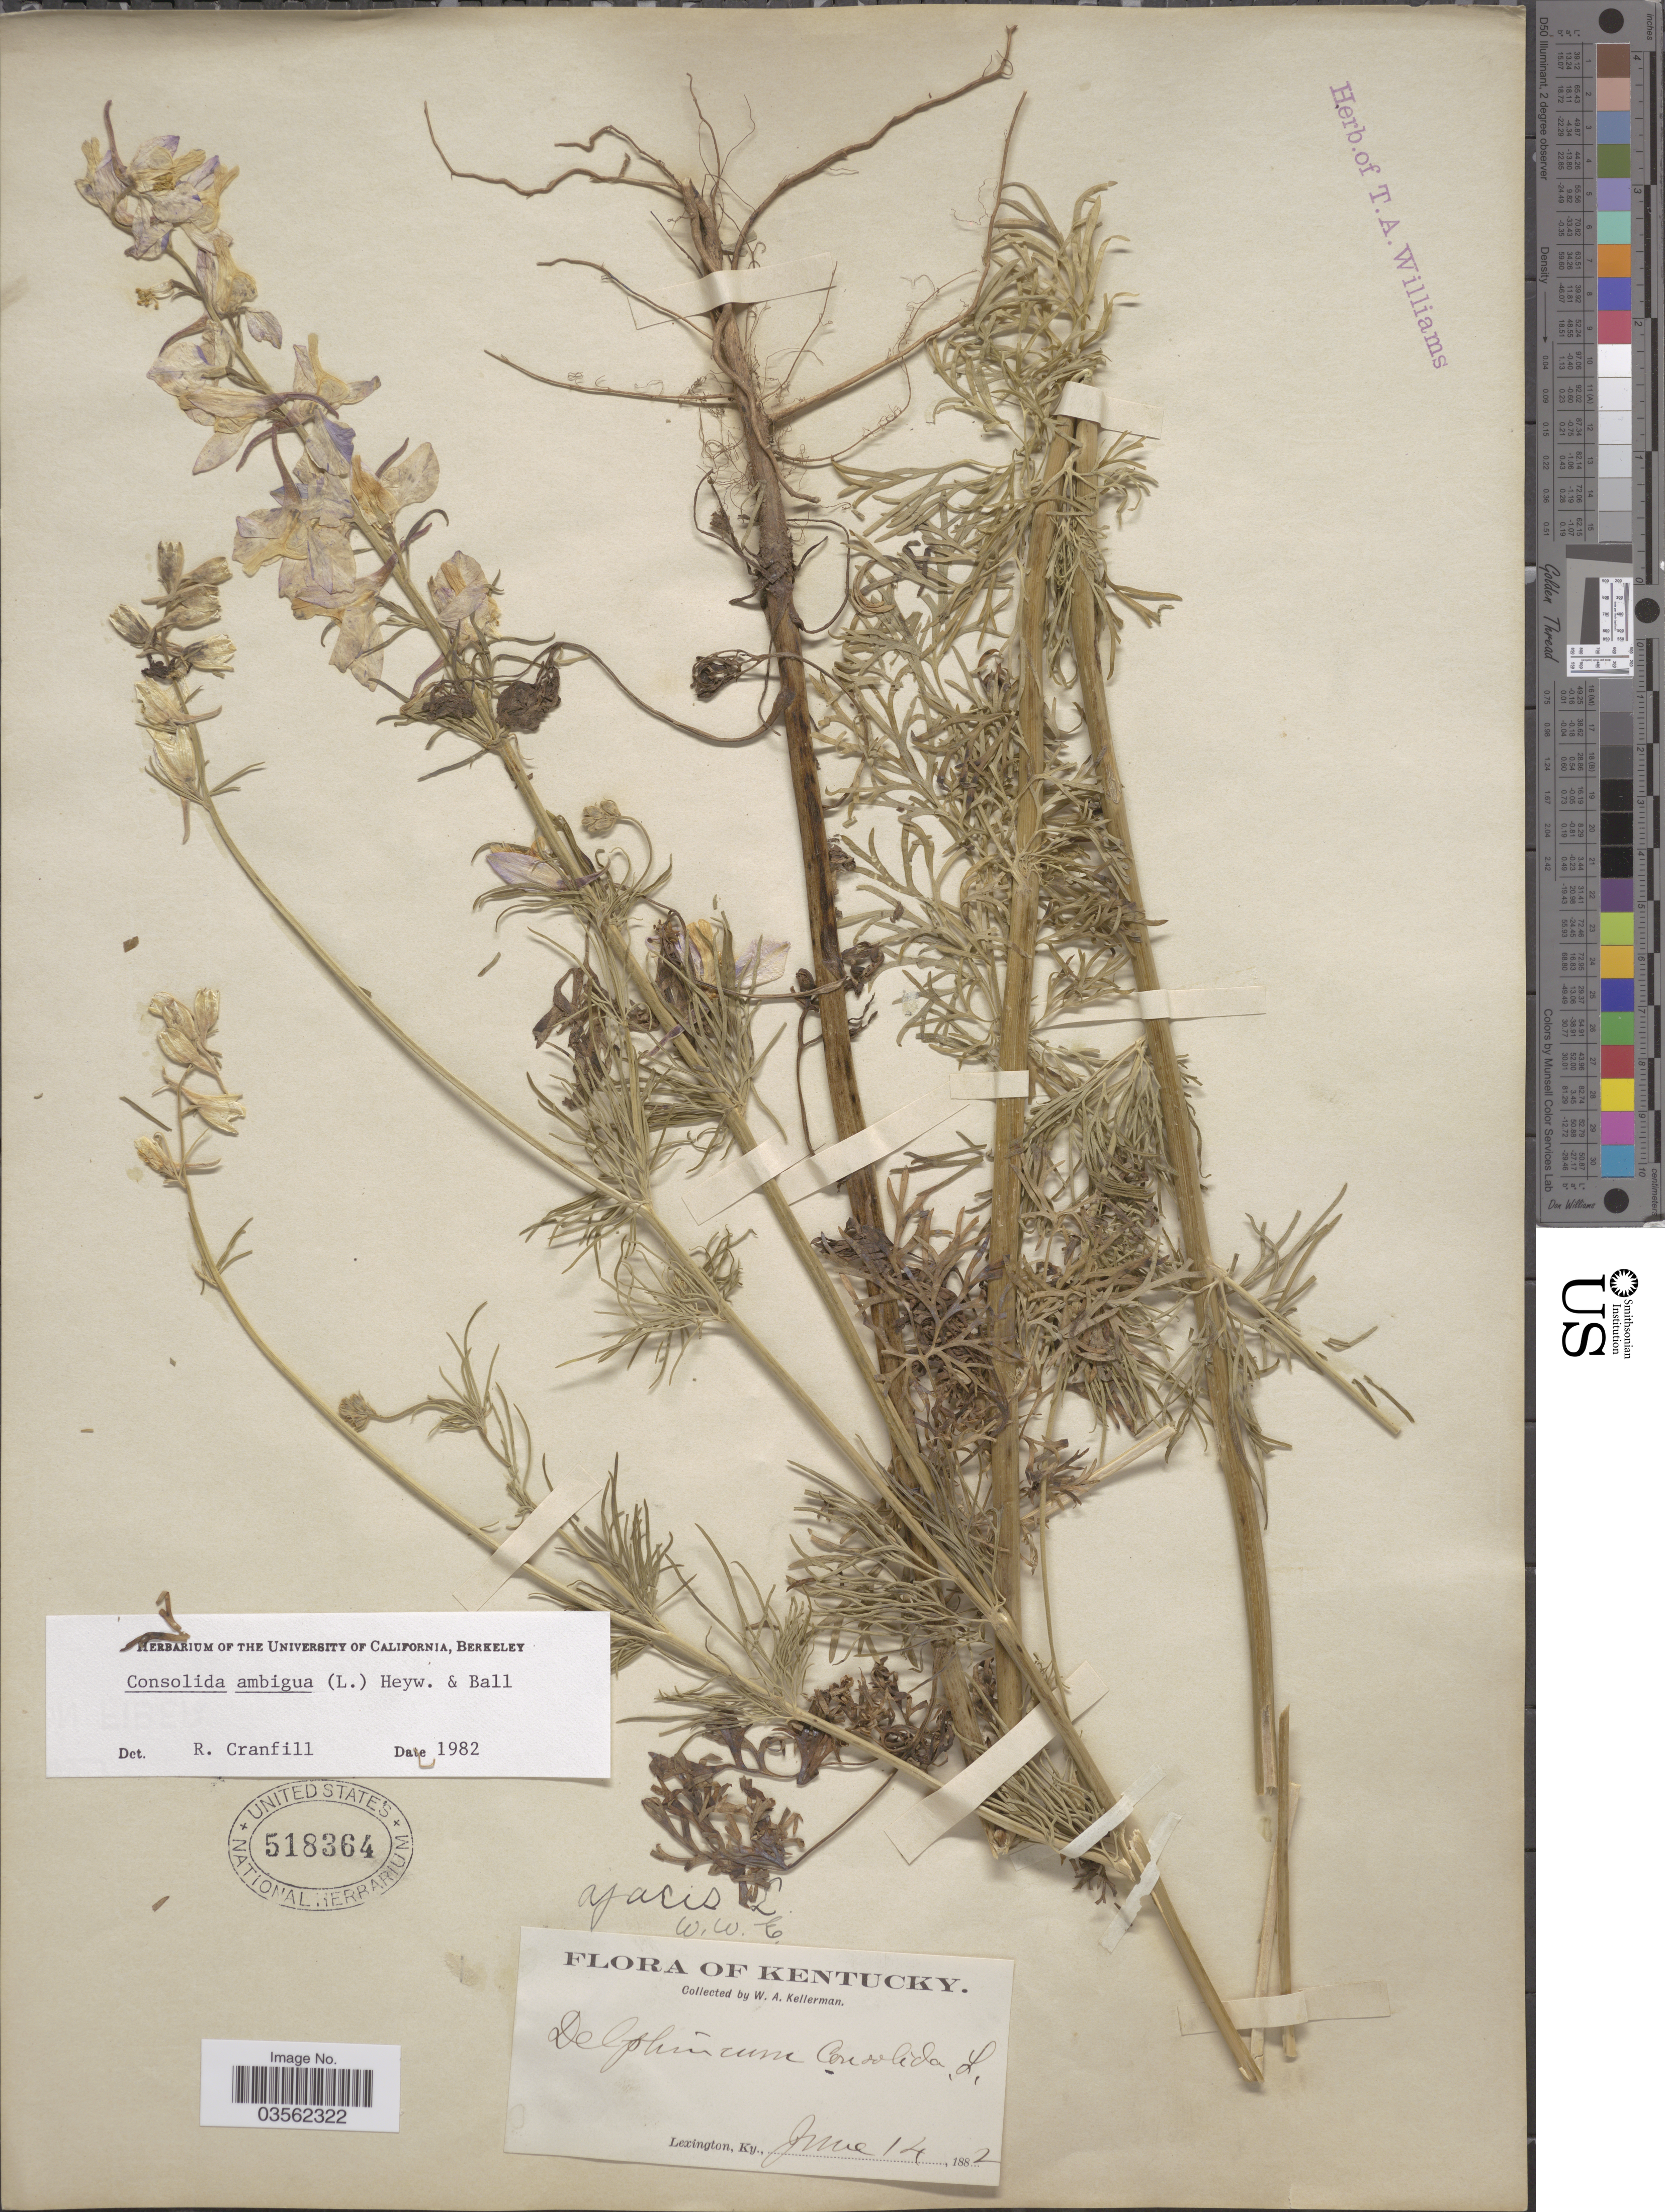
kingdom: Plantae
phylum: Tracheophyta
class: Magnoliopsida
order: Ranunculales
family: Ranunculaceae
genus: Delphinium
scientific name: Delphinium ambiguum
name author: L.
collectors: W. Kellerman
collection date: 1882-06-14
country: United States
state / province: Kentucky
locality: Lexington.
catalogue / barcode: US 518364